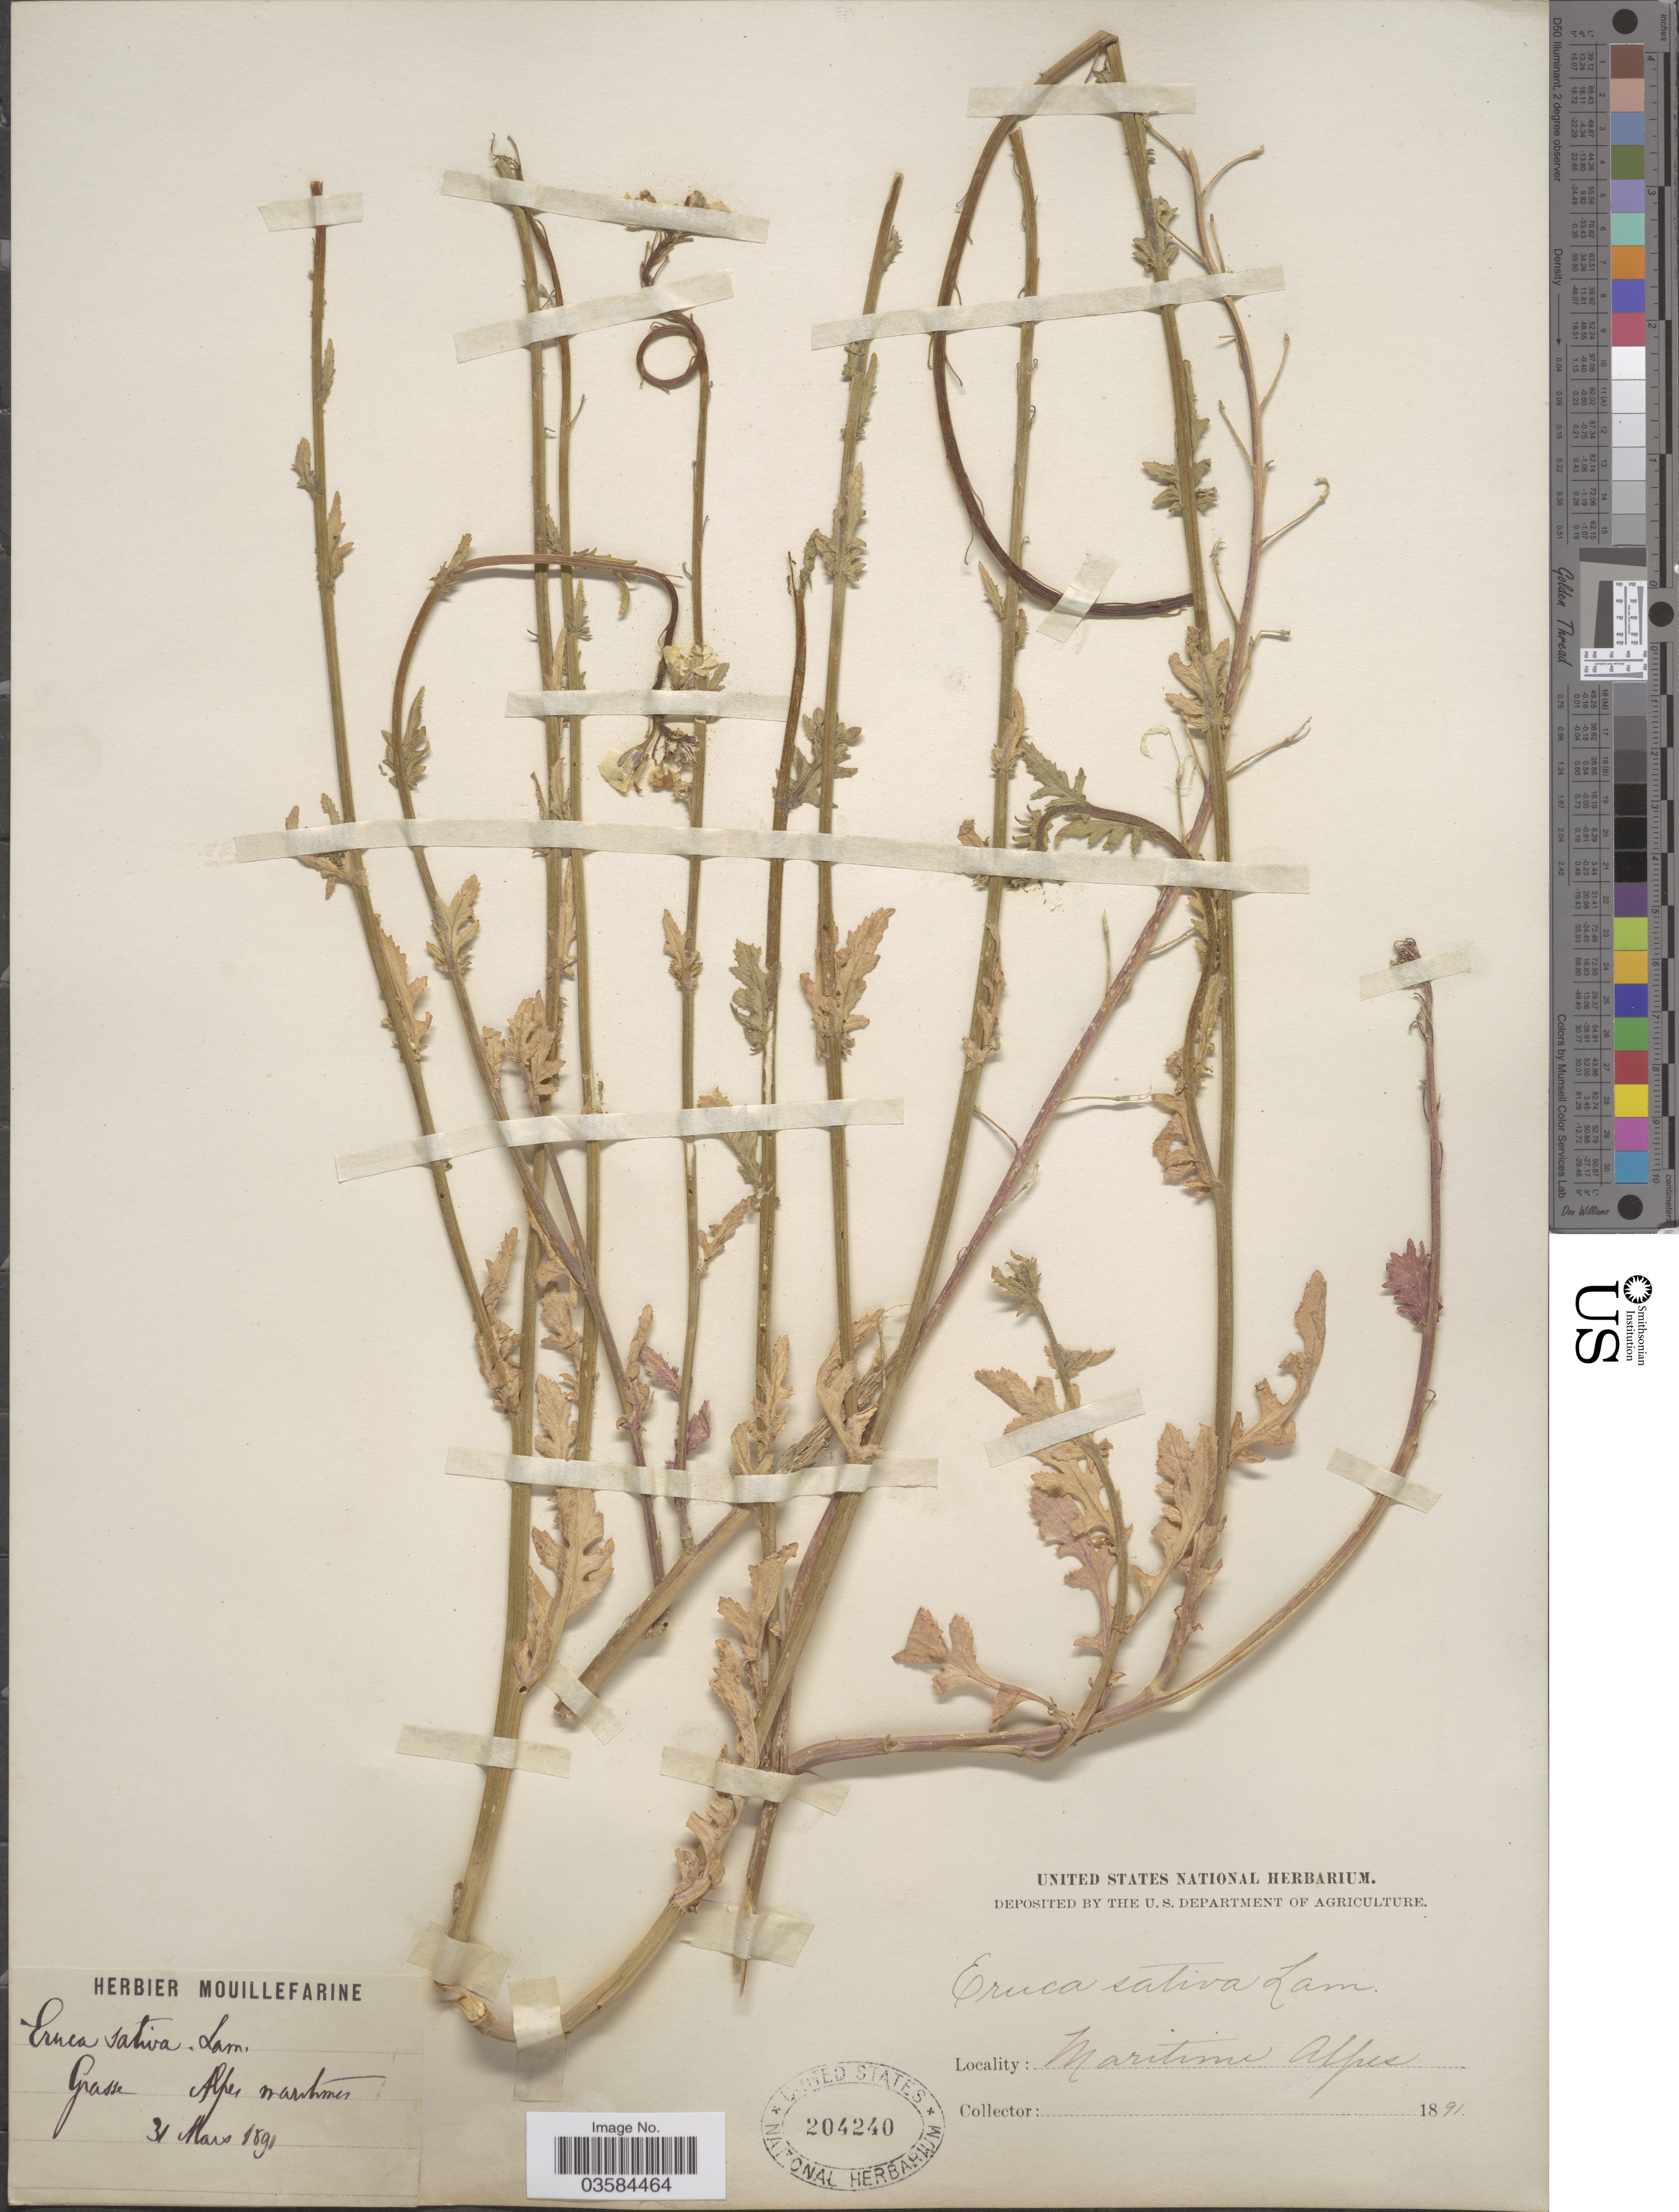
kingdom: Plantae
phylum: Tracheophyta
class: Magnoliopsida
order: Brassicales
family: Brassicaceae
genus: Eruca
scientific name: Eruca sativa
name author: Mill.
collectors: ex herb. Mouillefarine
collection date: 1891-03-31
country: France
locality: Grasse. Alpes Maritimes.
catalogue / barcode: US 204240